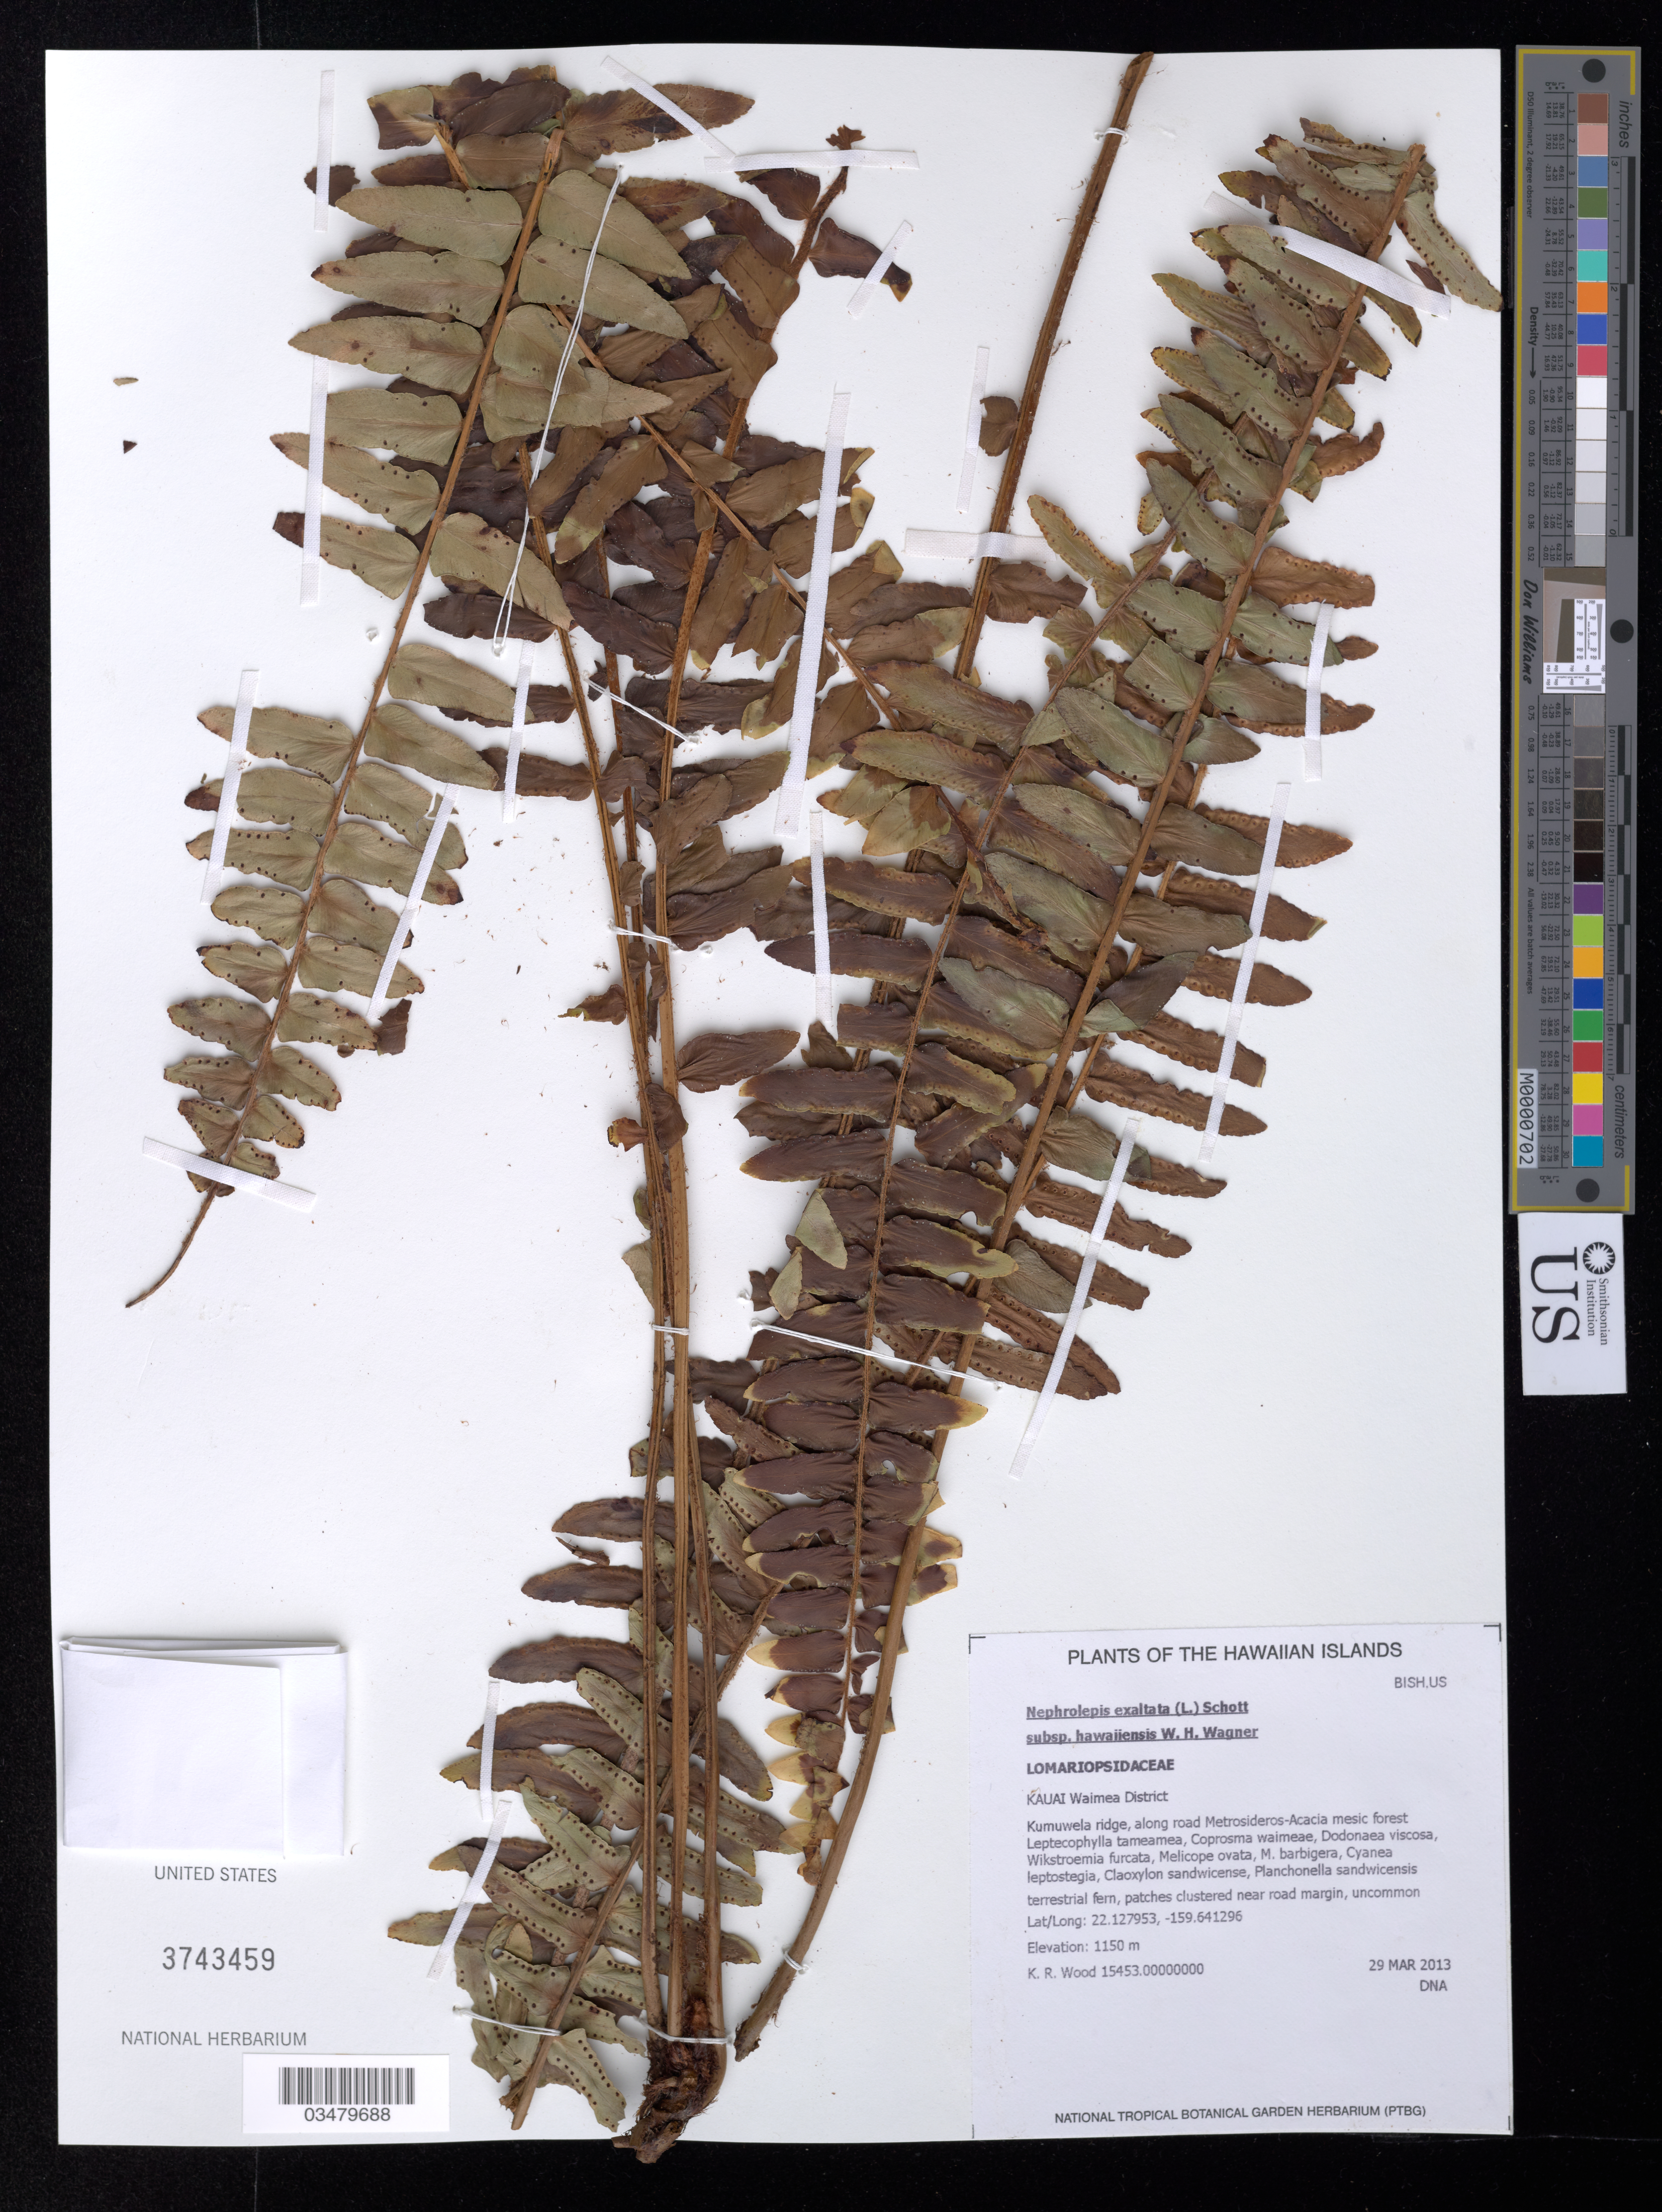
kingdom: Plantae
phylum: Tracheophyta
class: Polypodiopsida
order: Polypodiales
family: Nephrolepidaceae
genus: Nephrolepis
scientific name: Nephrolepis exaltata subsp. hawaiiensis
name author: W.H. Wagner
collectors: K. R. Wood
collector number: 15453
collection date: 2013-03-29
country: United States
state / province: Hawaii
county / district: Kauai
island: Kauai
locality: Kumuwela ridge, along road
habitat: Mesic forest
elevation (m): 1150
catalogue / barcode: US 3743459